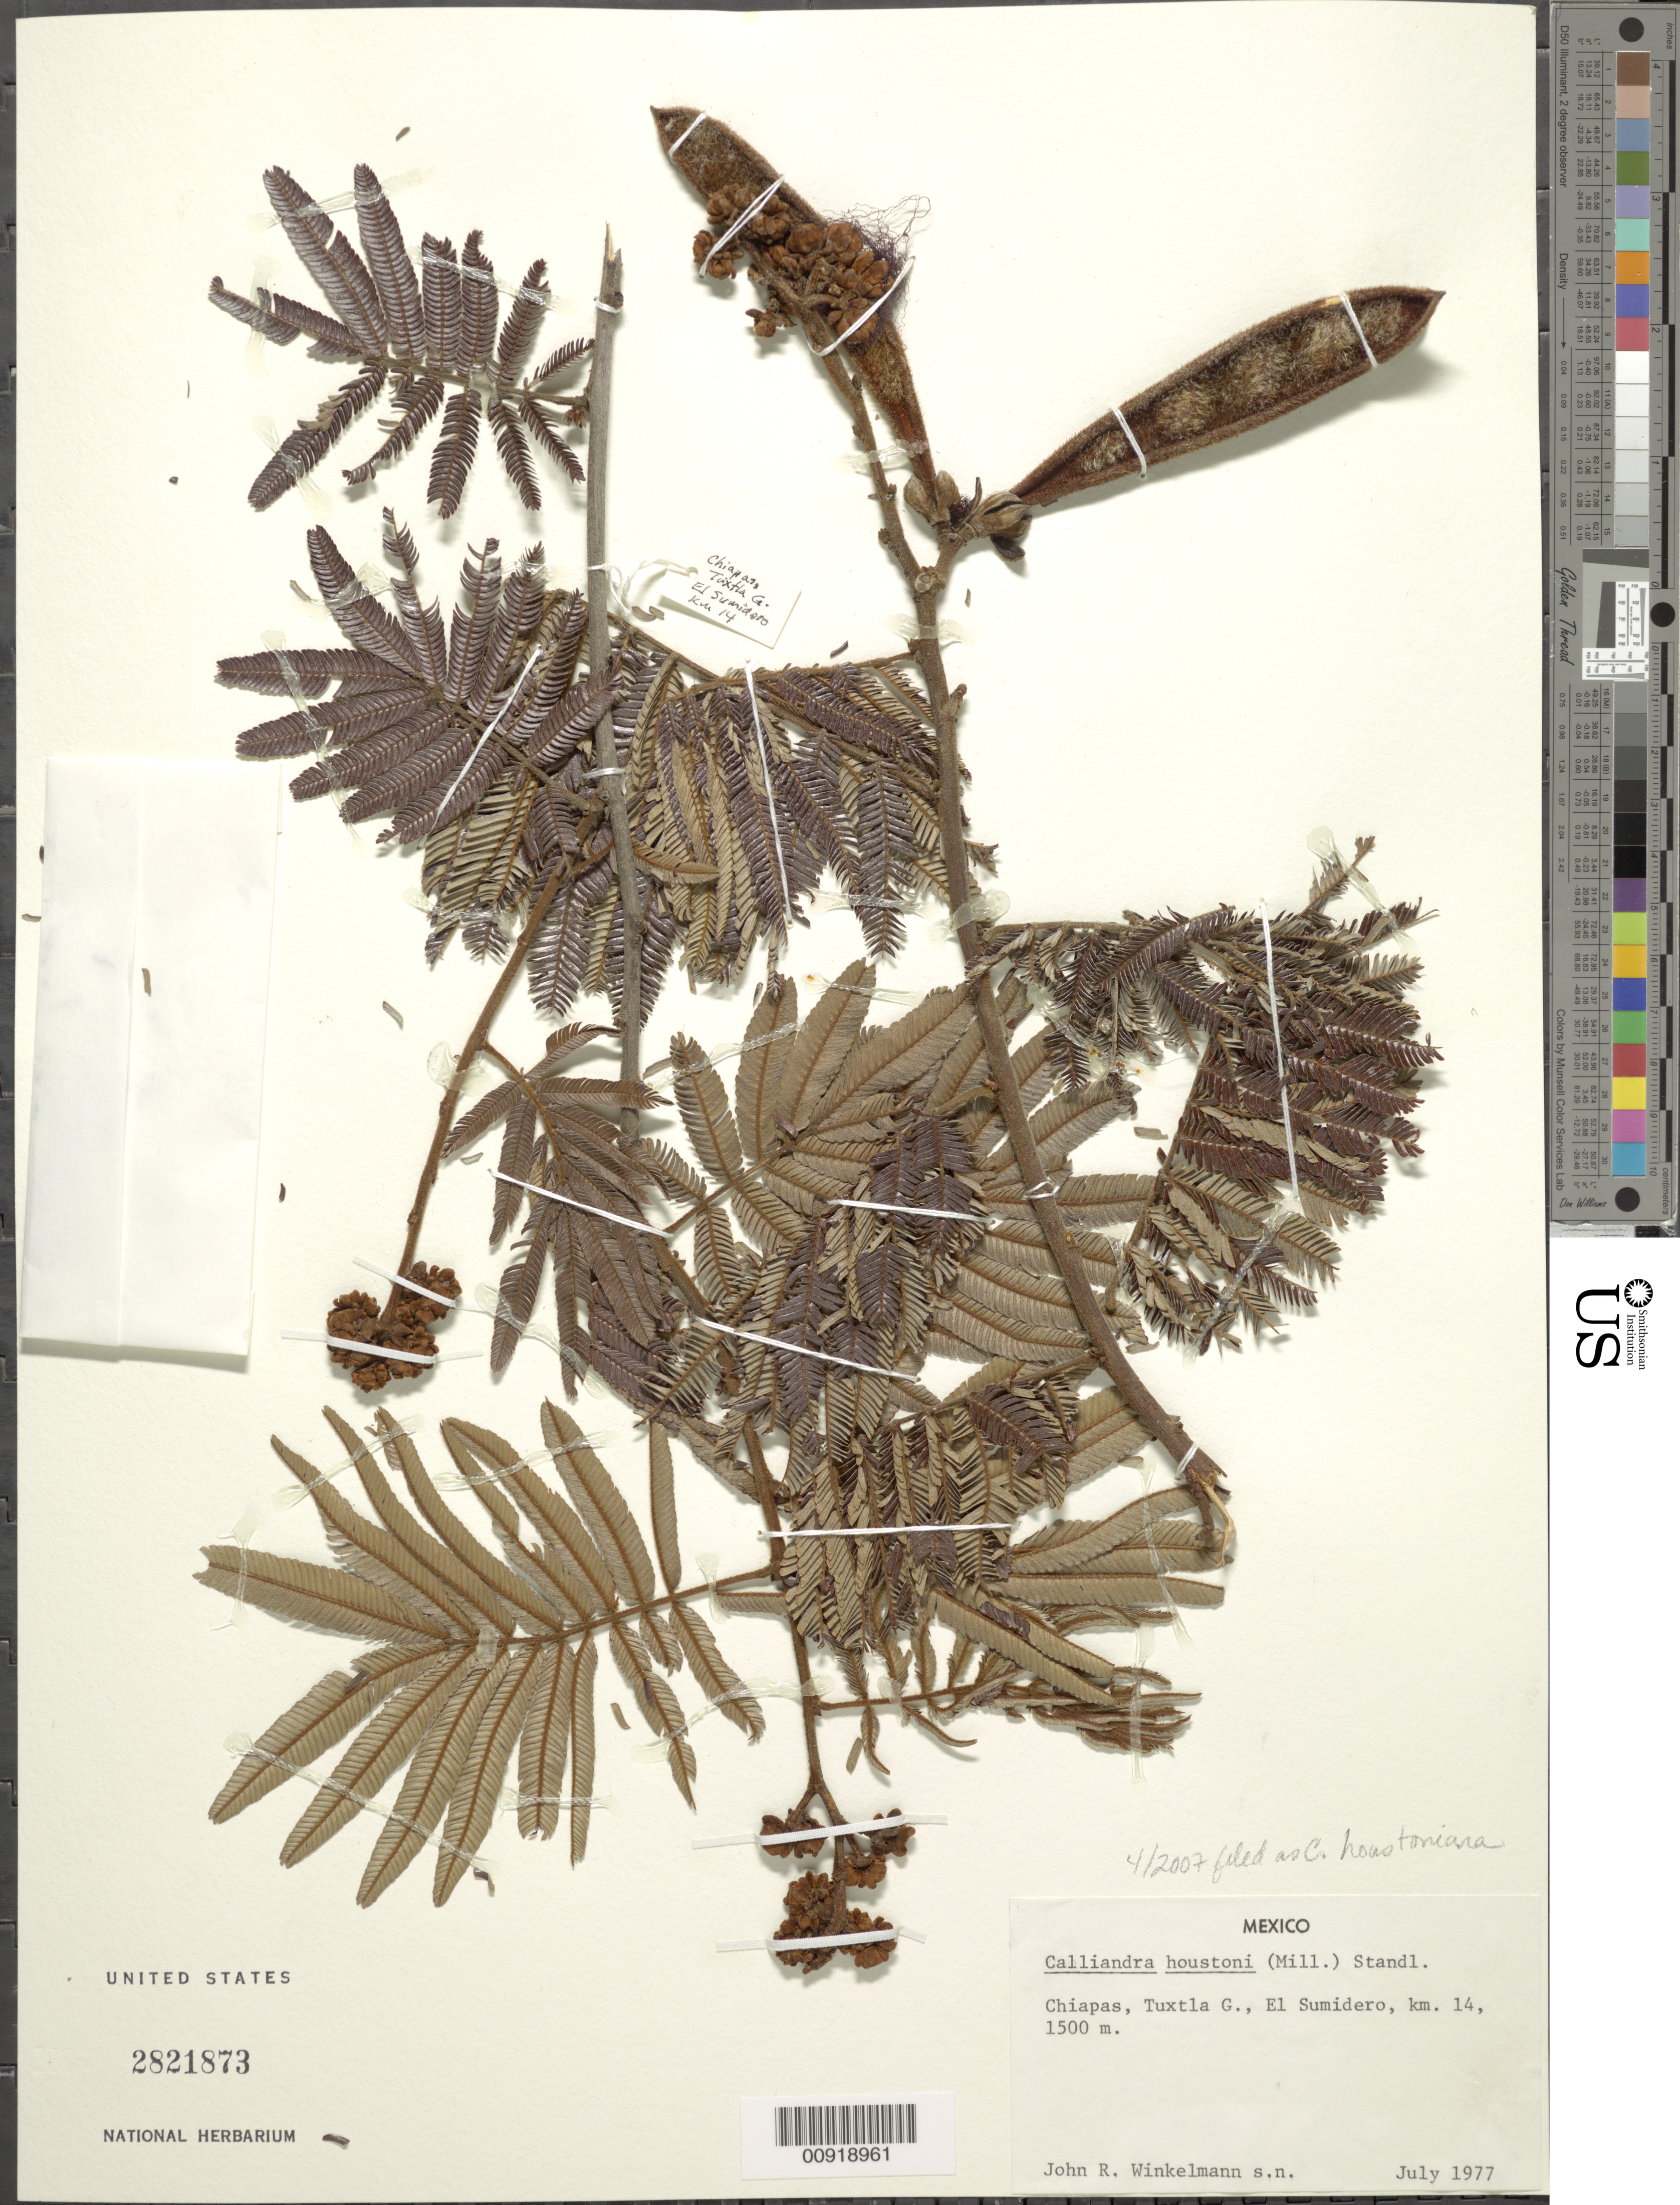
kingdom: Plantae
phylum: Tracheophyta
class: Magnoliopsida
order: Fabales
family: Fabaceae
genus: Calliandra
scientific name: Calliandra houstoniana var. houstoniana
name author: (Mill.) Standl.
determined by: Strong, Mark T., (BOT), Smithsonian Institution - National Museum of Natural History (UNITED STATES)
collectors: Winkelmann, J. R.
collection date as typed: Jul 1977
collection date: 1977-07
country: Mexico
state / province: Chiapas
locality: Chiapas, Tuxtla Gutiérrez, El Sumidero, km. 14.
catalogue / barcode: US 2821873